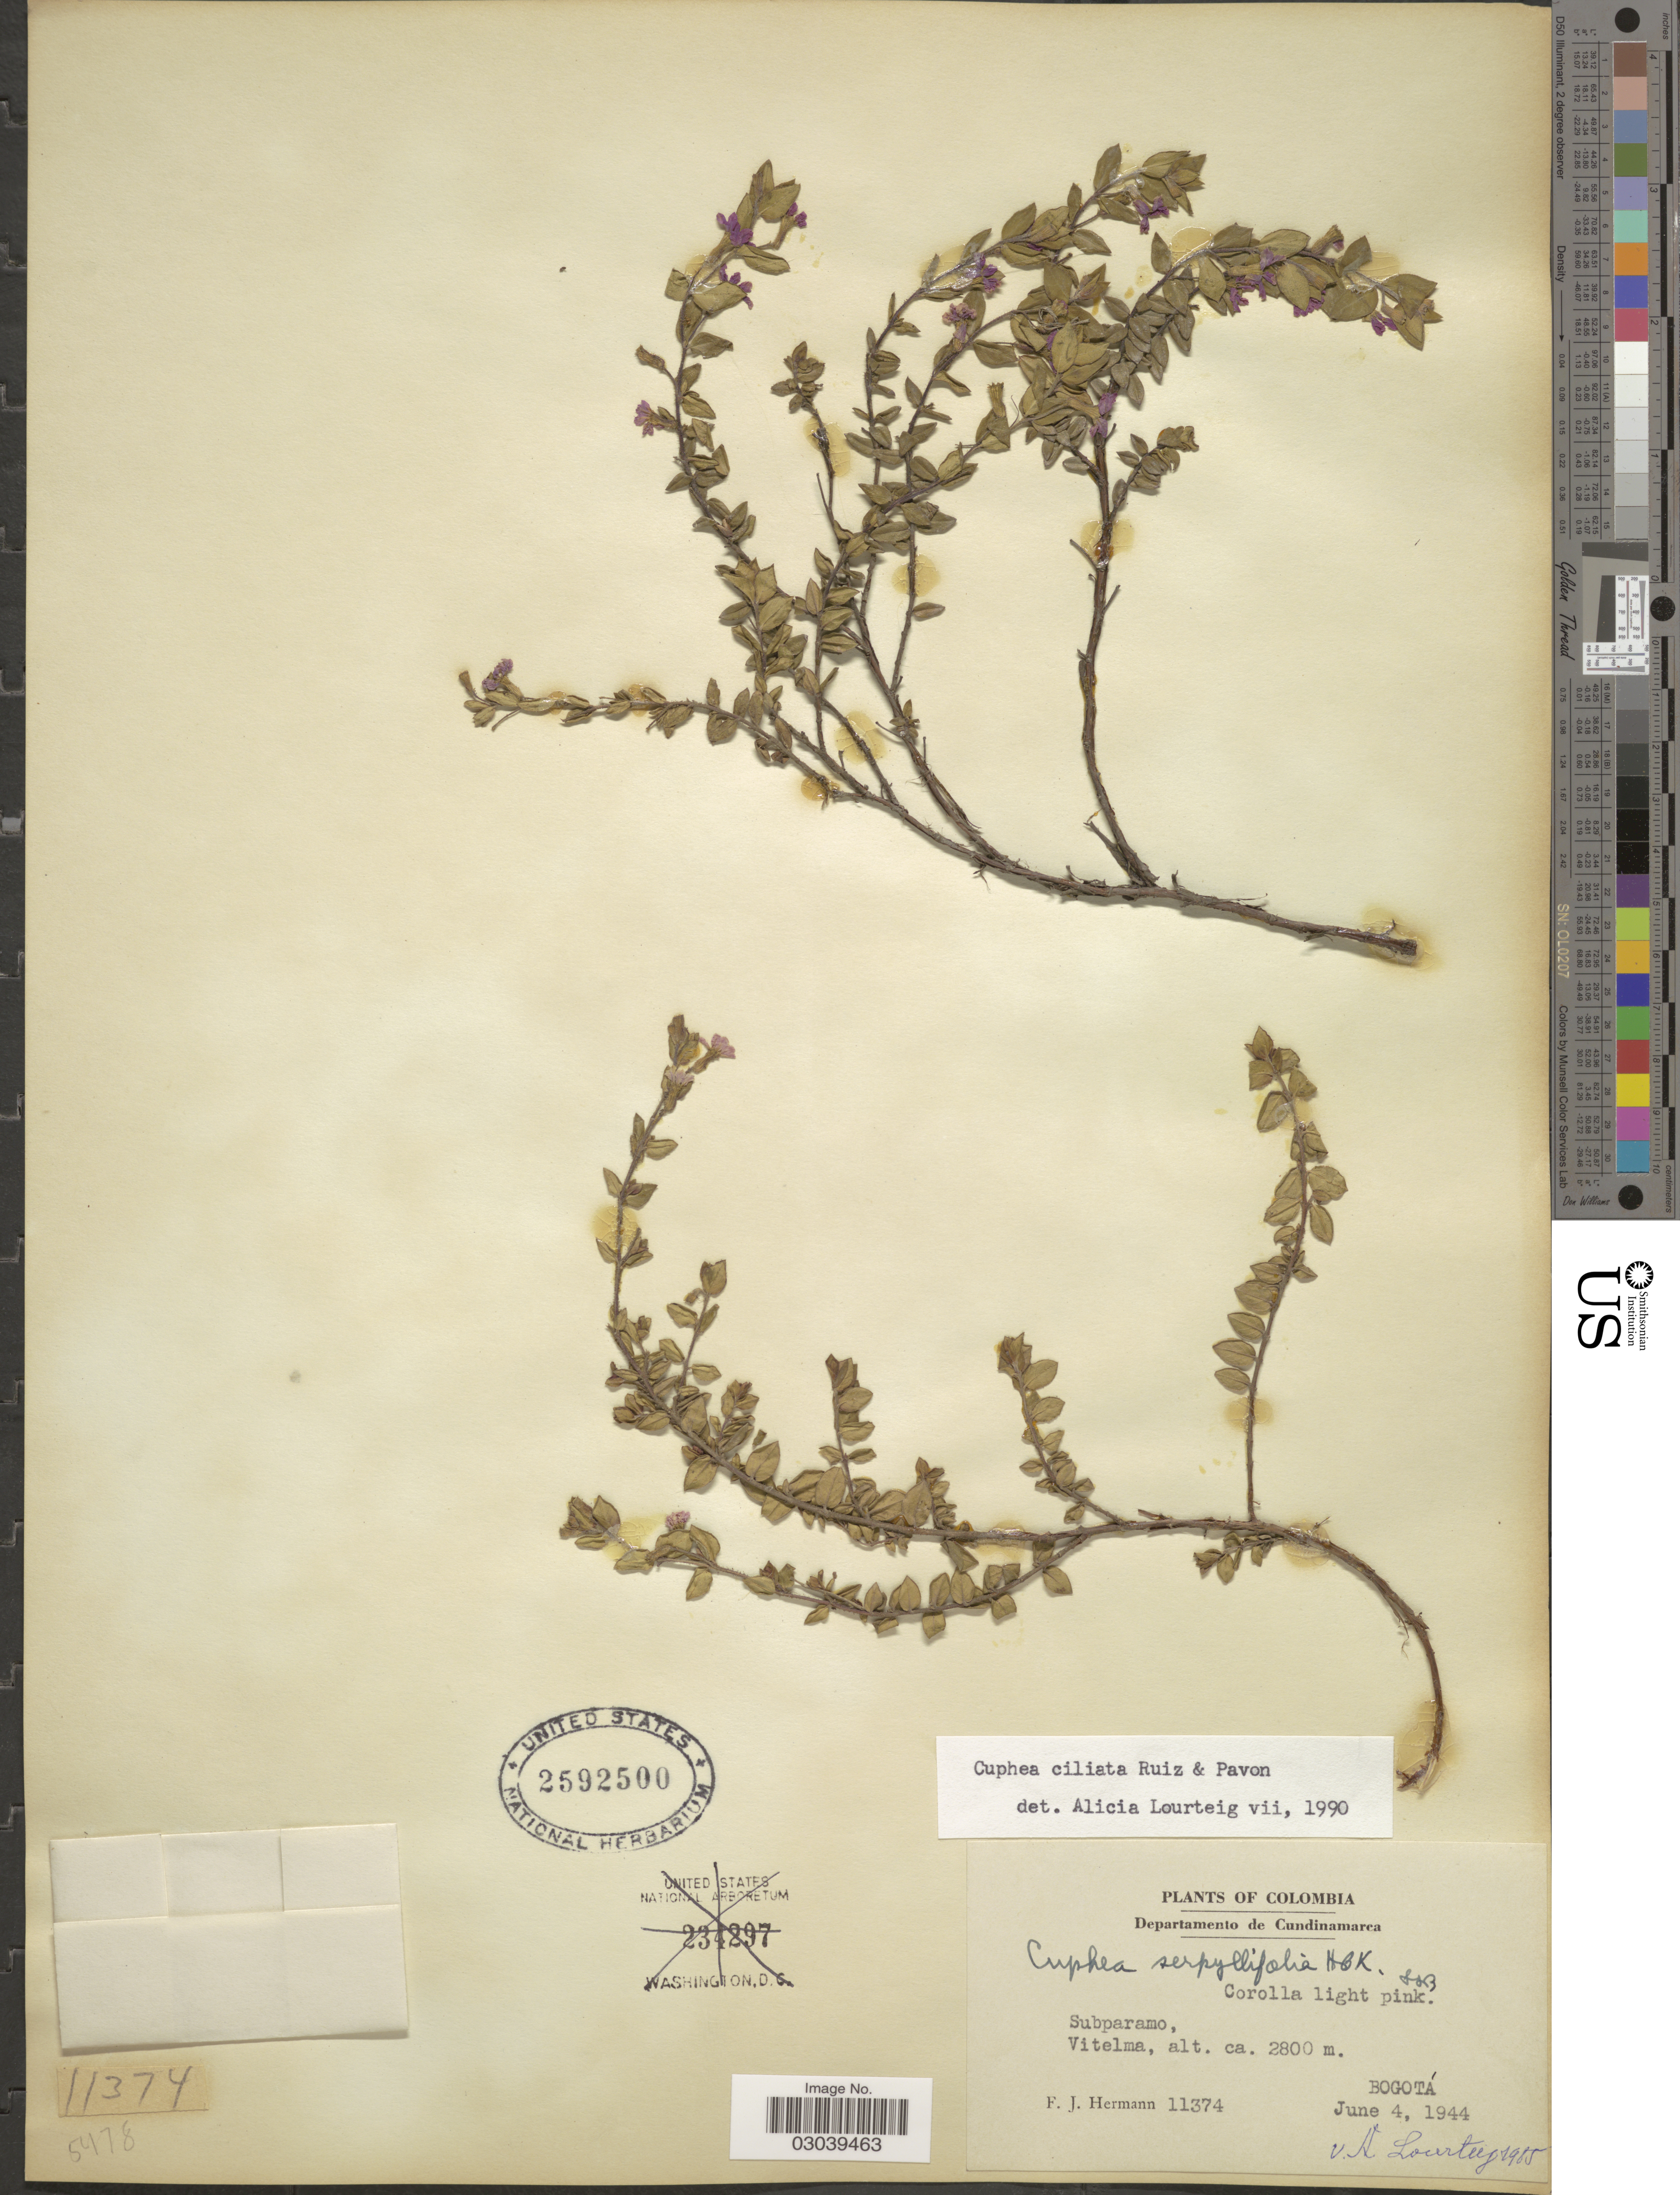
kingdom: Plantae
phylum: Tracheophyta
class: Magnoliopsida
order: Myrtales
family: Lythraceae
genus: Cuphea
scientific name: Cuphea ciliata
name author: Ruiz & Pav.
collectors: F. J. Hermann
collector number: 11374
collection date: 1944-06-04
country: Colombia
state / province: Cundinamarca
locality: Departamento de Cundinamarca. Vitelma. Bogotá.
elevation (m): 2800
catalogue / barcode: US 2592500